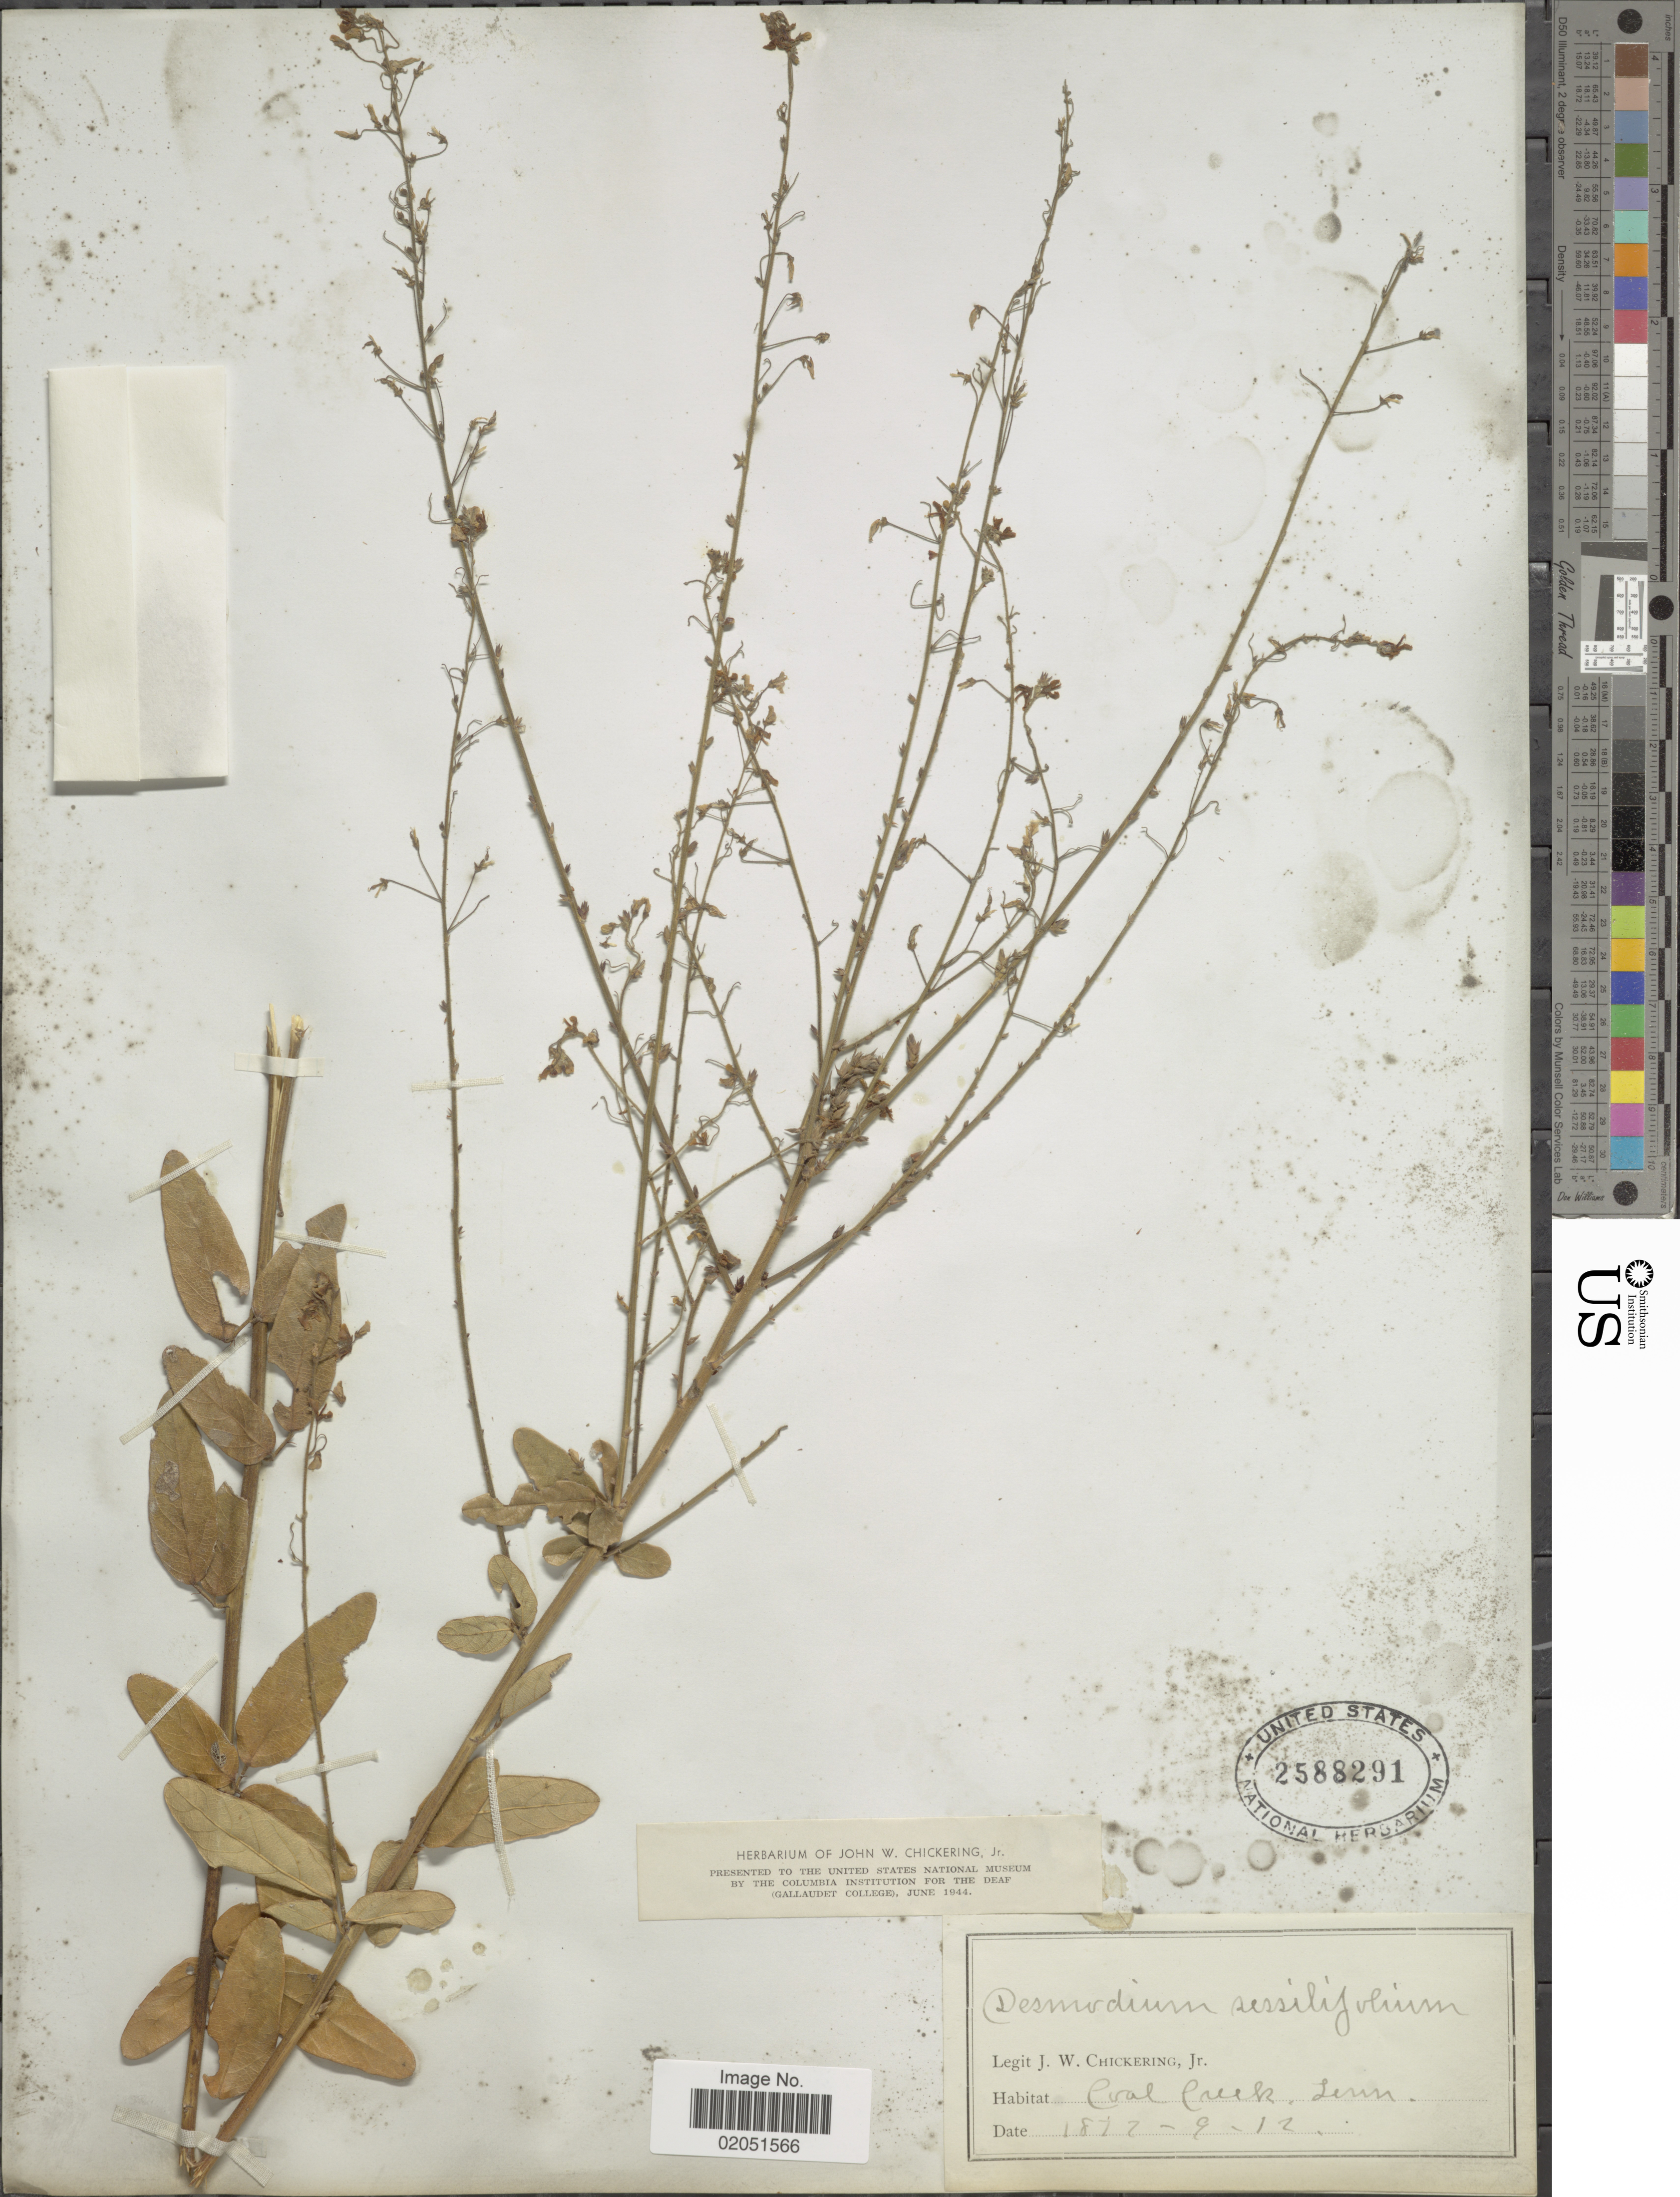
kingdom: Plantae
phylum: Tracheophyta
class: Magnoliopsida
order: Fabales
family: Fabaceae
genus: Desmodium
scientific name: Desmodium sessilifolium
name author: Torr. & A. Gray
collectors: J. W. Chickering Jr.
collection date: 1812-09-12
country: United States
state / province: Tennessee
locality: Coak Creek.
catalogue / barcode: US 2588291